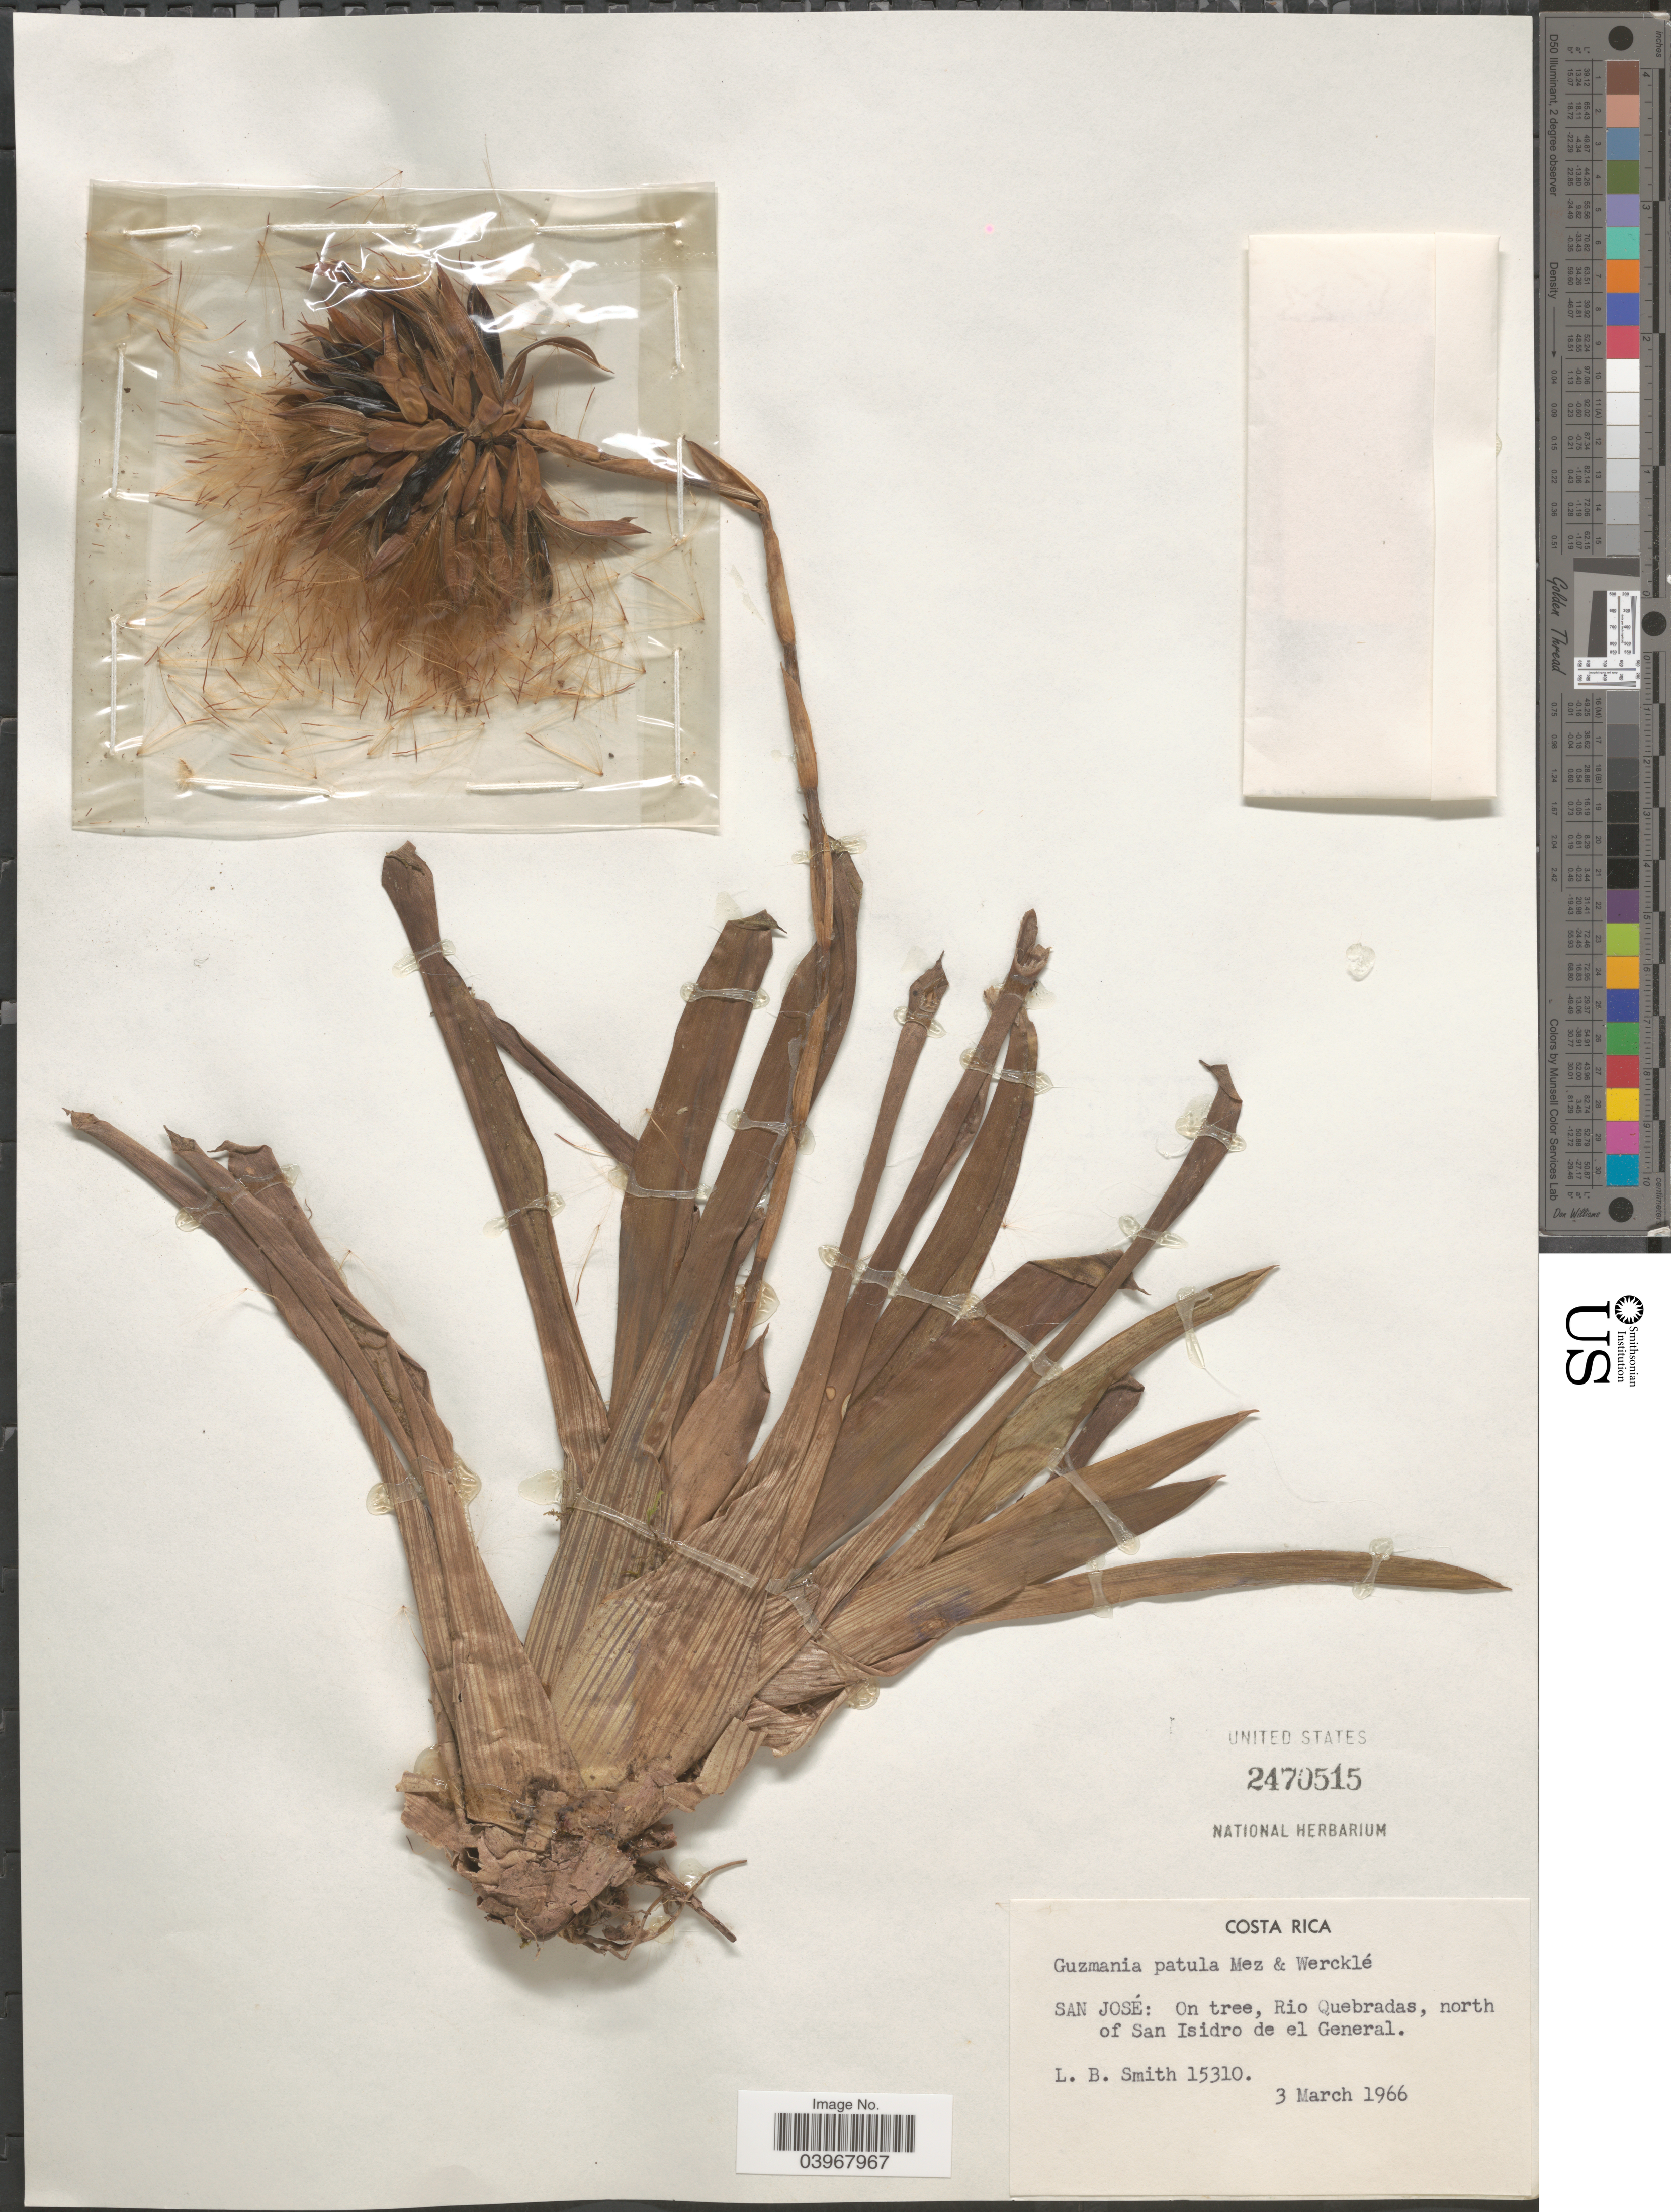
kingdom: Plantae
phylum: Tracheophyta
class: Liliopsida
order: Poales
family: Bromeliaceae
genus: Guzmania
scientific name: Guzmania patula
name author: Mez & Wercklé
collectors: L. Smith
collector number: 15310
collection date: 1966-03-03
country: Costa Rica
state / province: San José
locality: On tree, Rio Quebradas, north of San Isidro de el General.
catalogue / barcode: US 2470515